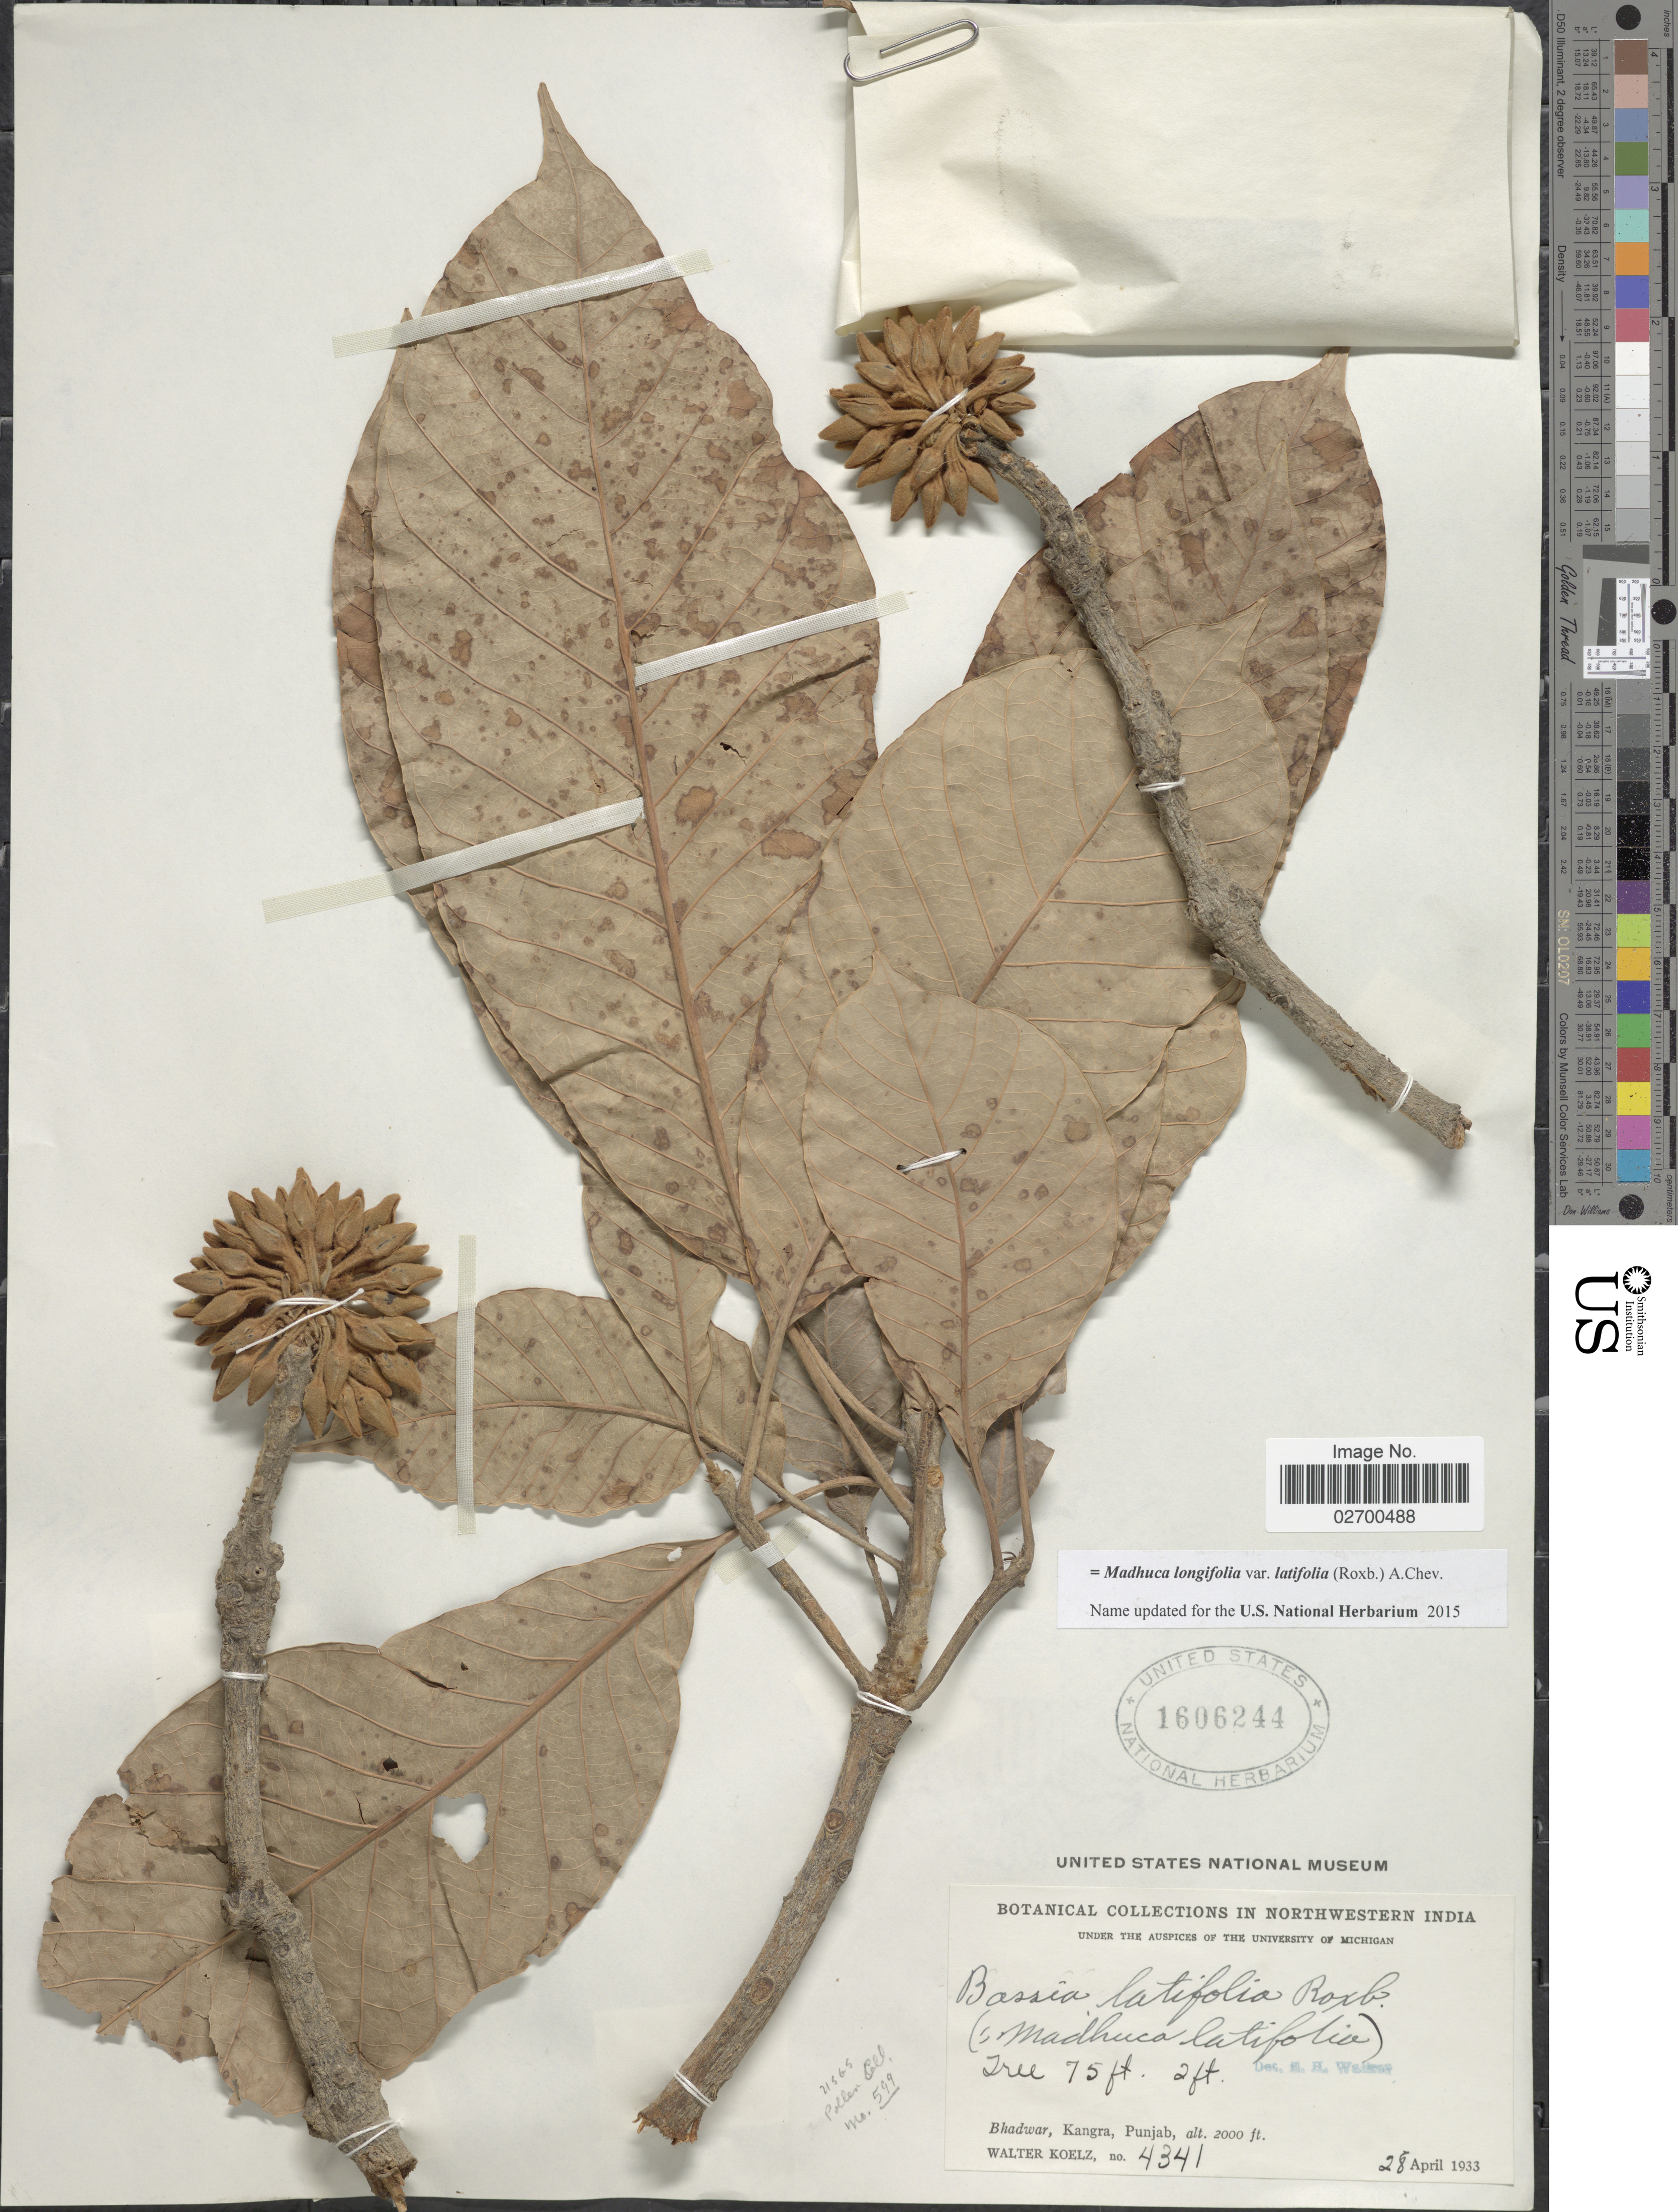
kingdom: Plantae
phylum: Tracheophyta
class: Magnoliopsida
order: Ericales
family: Sapotaceae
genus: Madhuca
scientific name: Madhuca latifolia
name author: (Roxb.) J.F. Macbr.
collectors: W. N. Koelz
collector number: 4341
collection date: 1933-04-28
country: India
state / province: Punjab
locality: Northwestern India. Bhadwar, Kangra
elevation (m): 610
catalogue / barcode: US 1606244